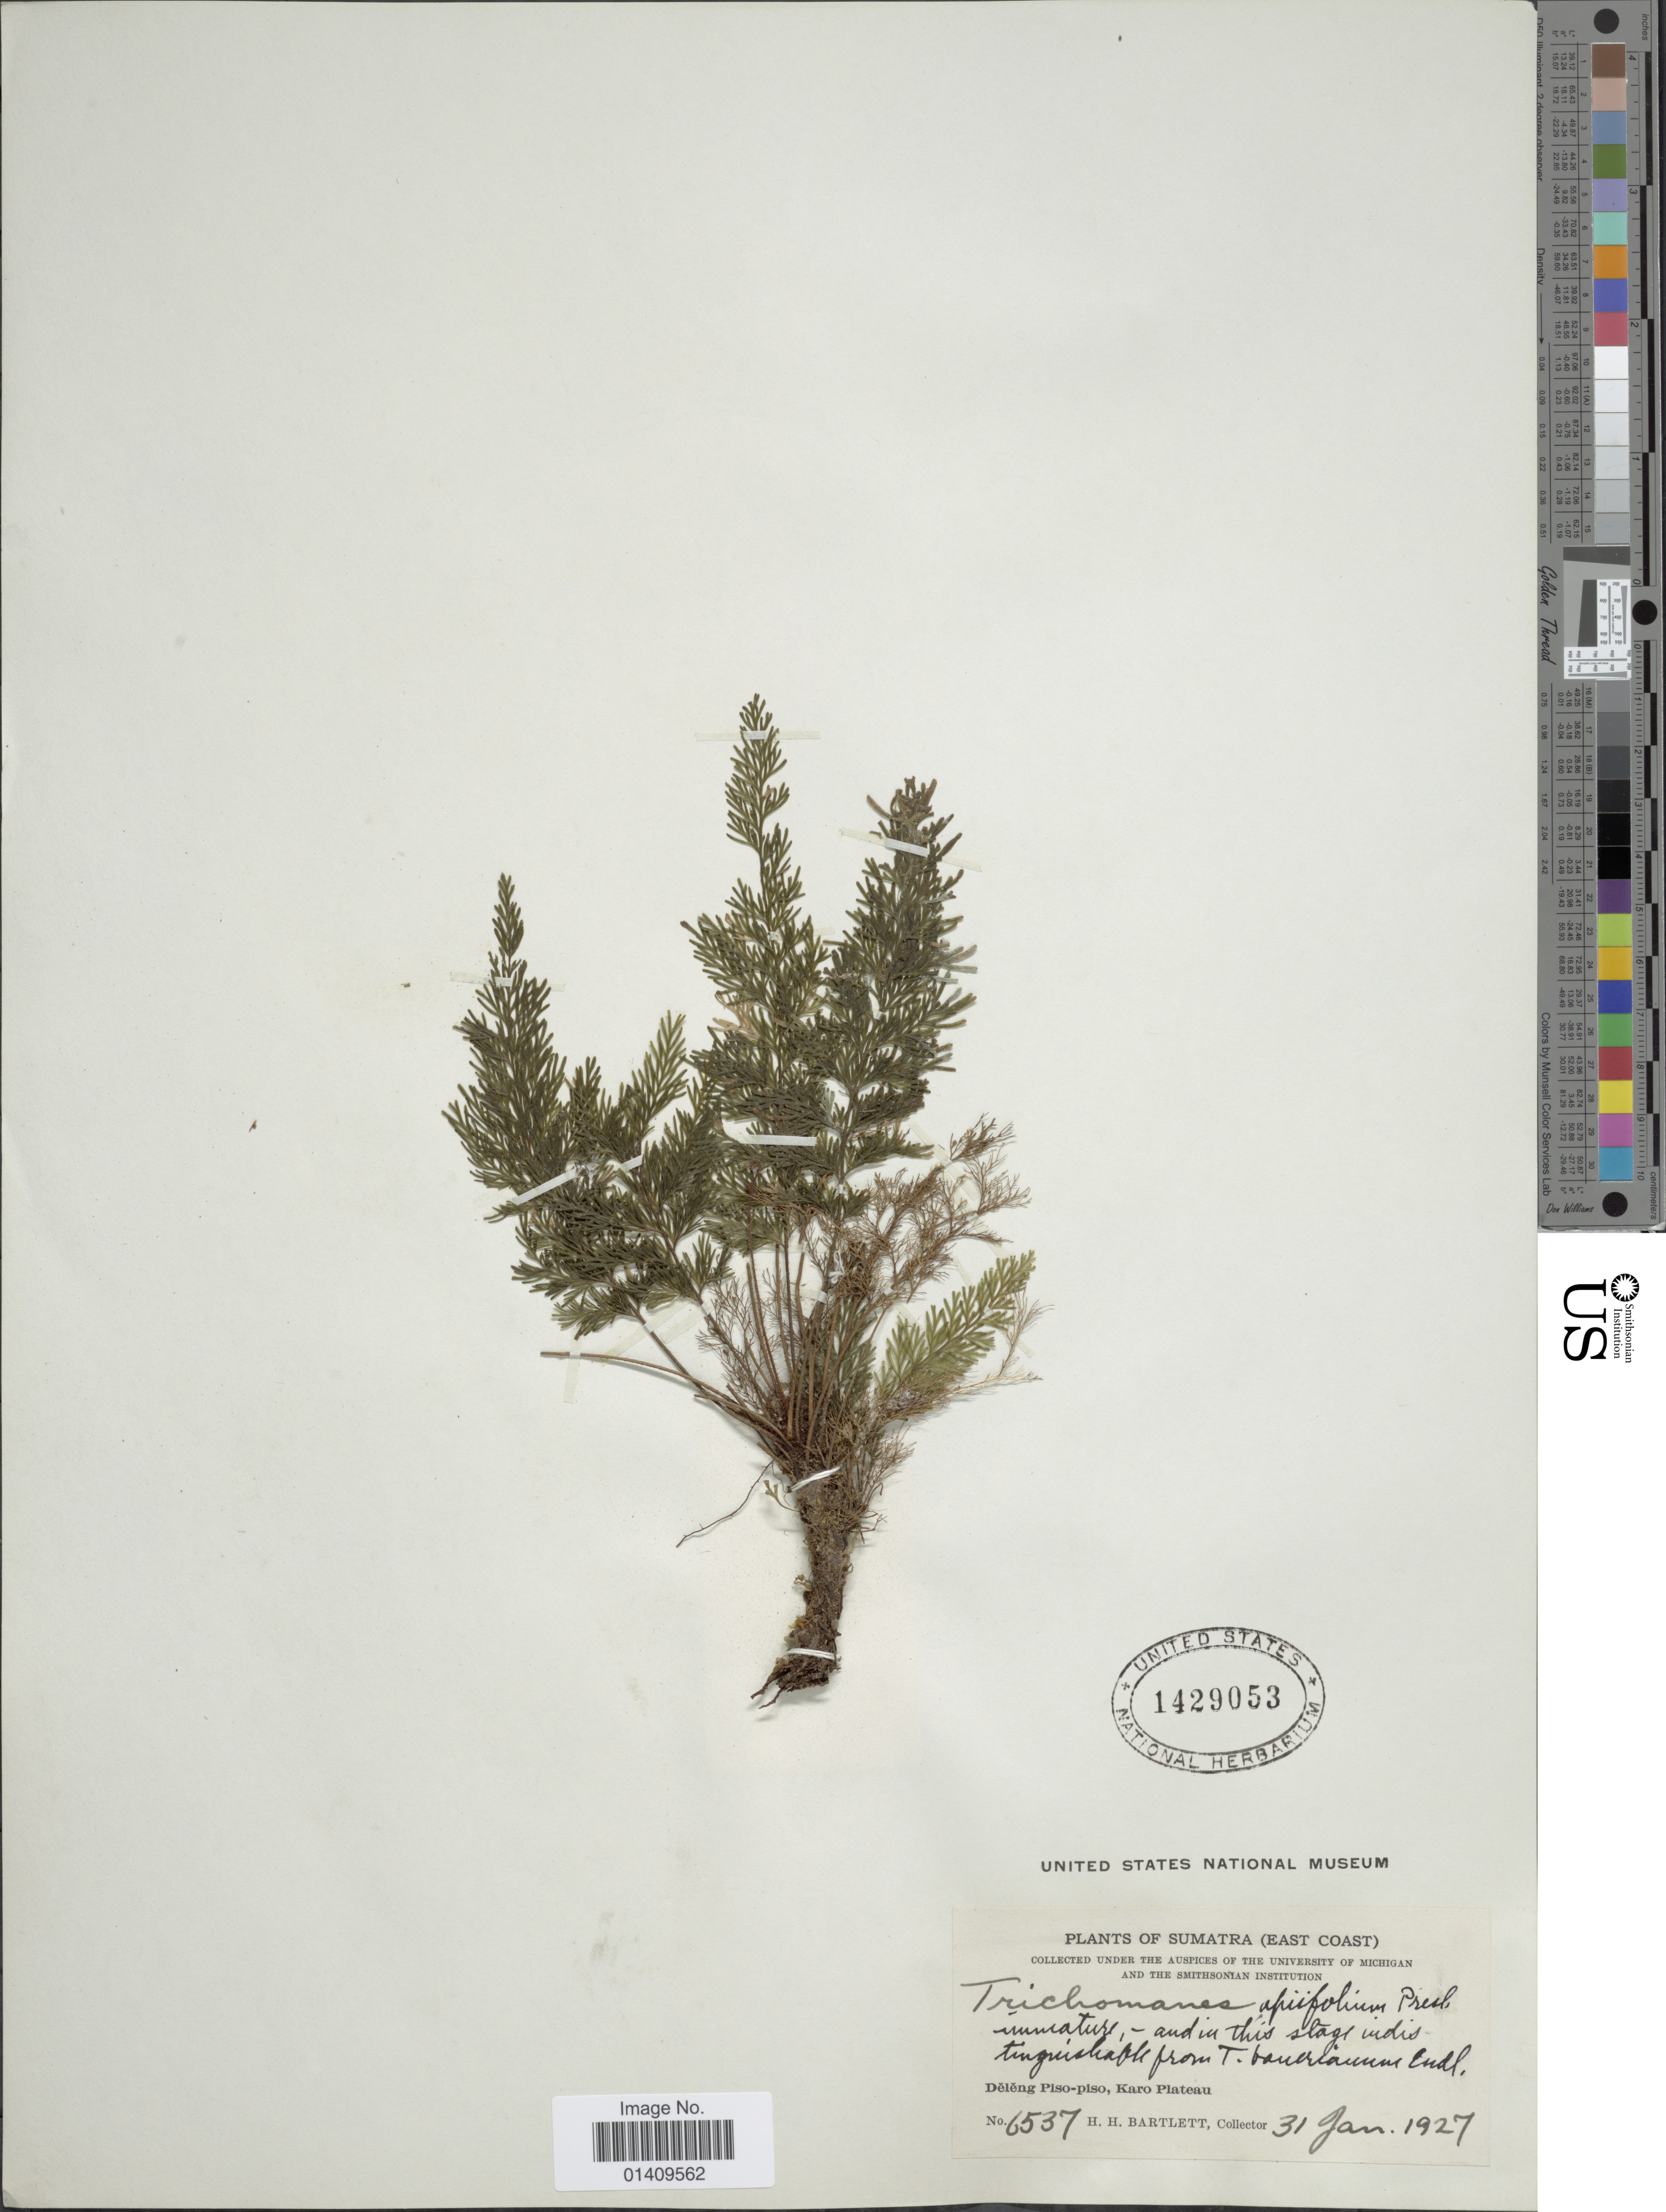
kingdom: Plantae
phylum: Tracheophyta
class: Polypodiopsida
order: Hymenophyllales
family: Hymenophyllaceae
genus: Callistopteris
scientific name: Callistopteris apiifolia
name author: (C. Presl) Copel.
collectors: H. H. Bartlett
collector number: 6537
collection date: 1927-01-31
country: Indonesia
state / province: Sumatra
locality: East coast Deleng Piso Piso Karo plateau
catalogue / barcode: US 1429053